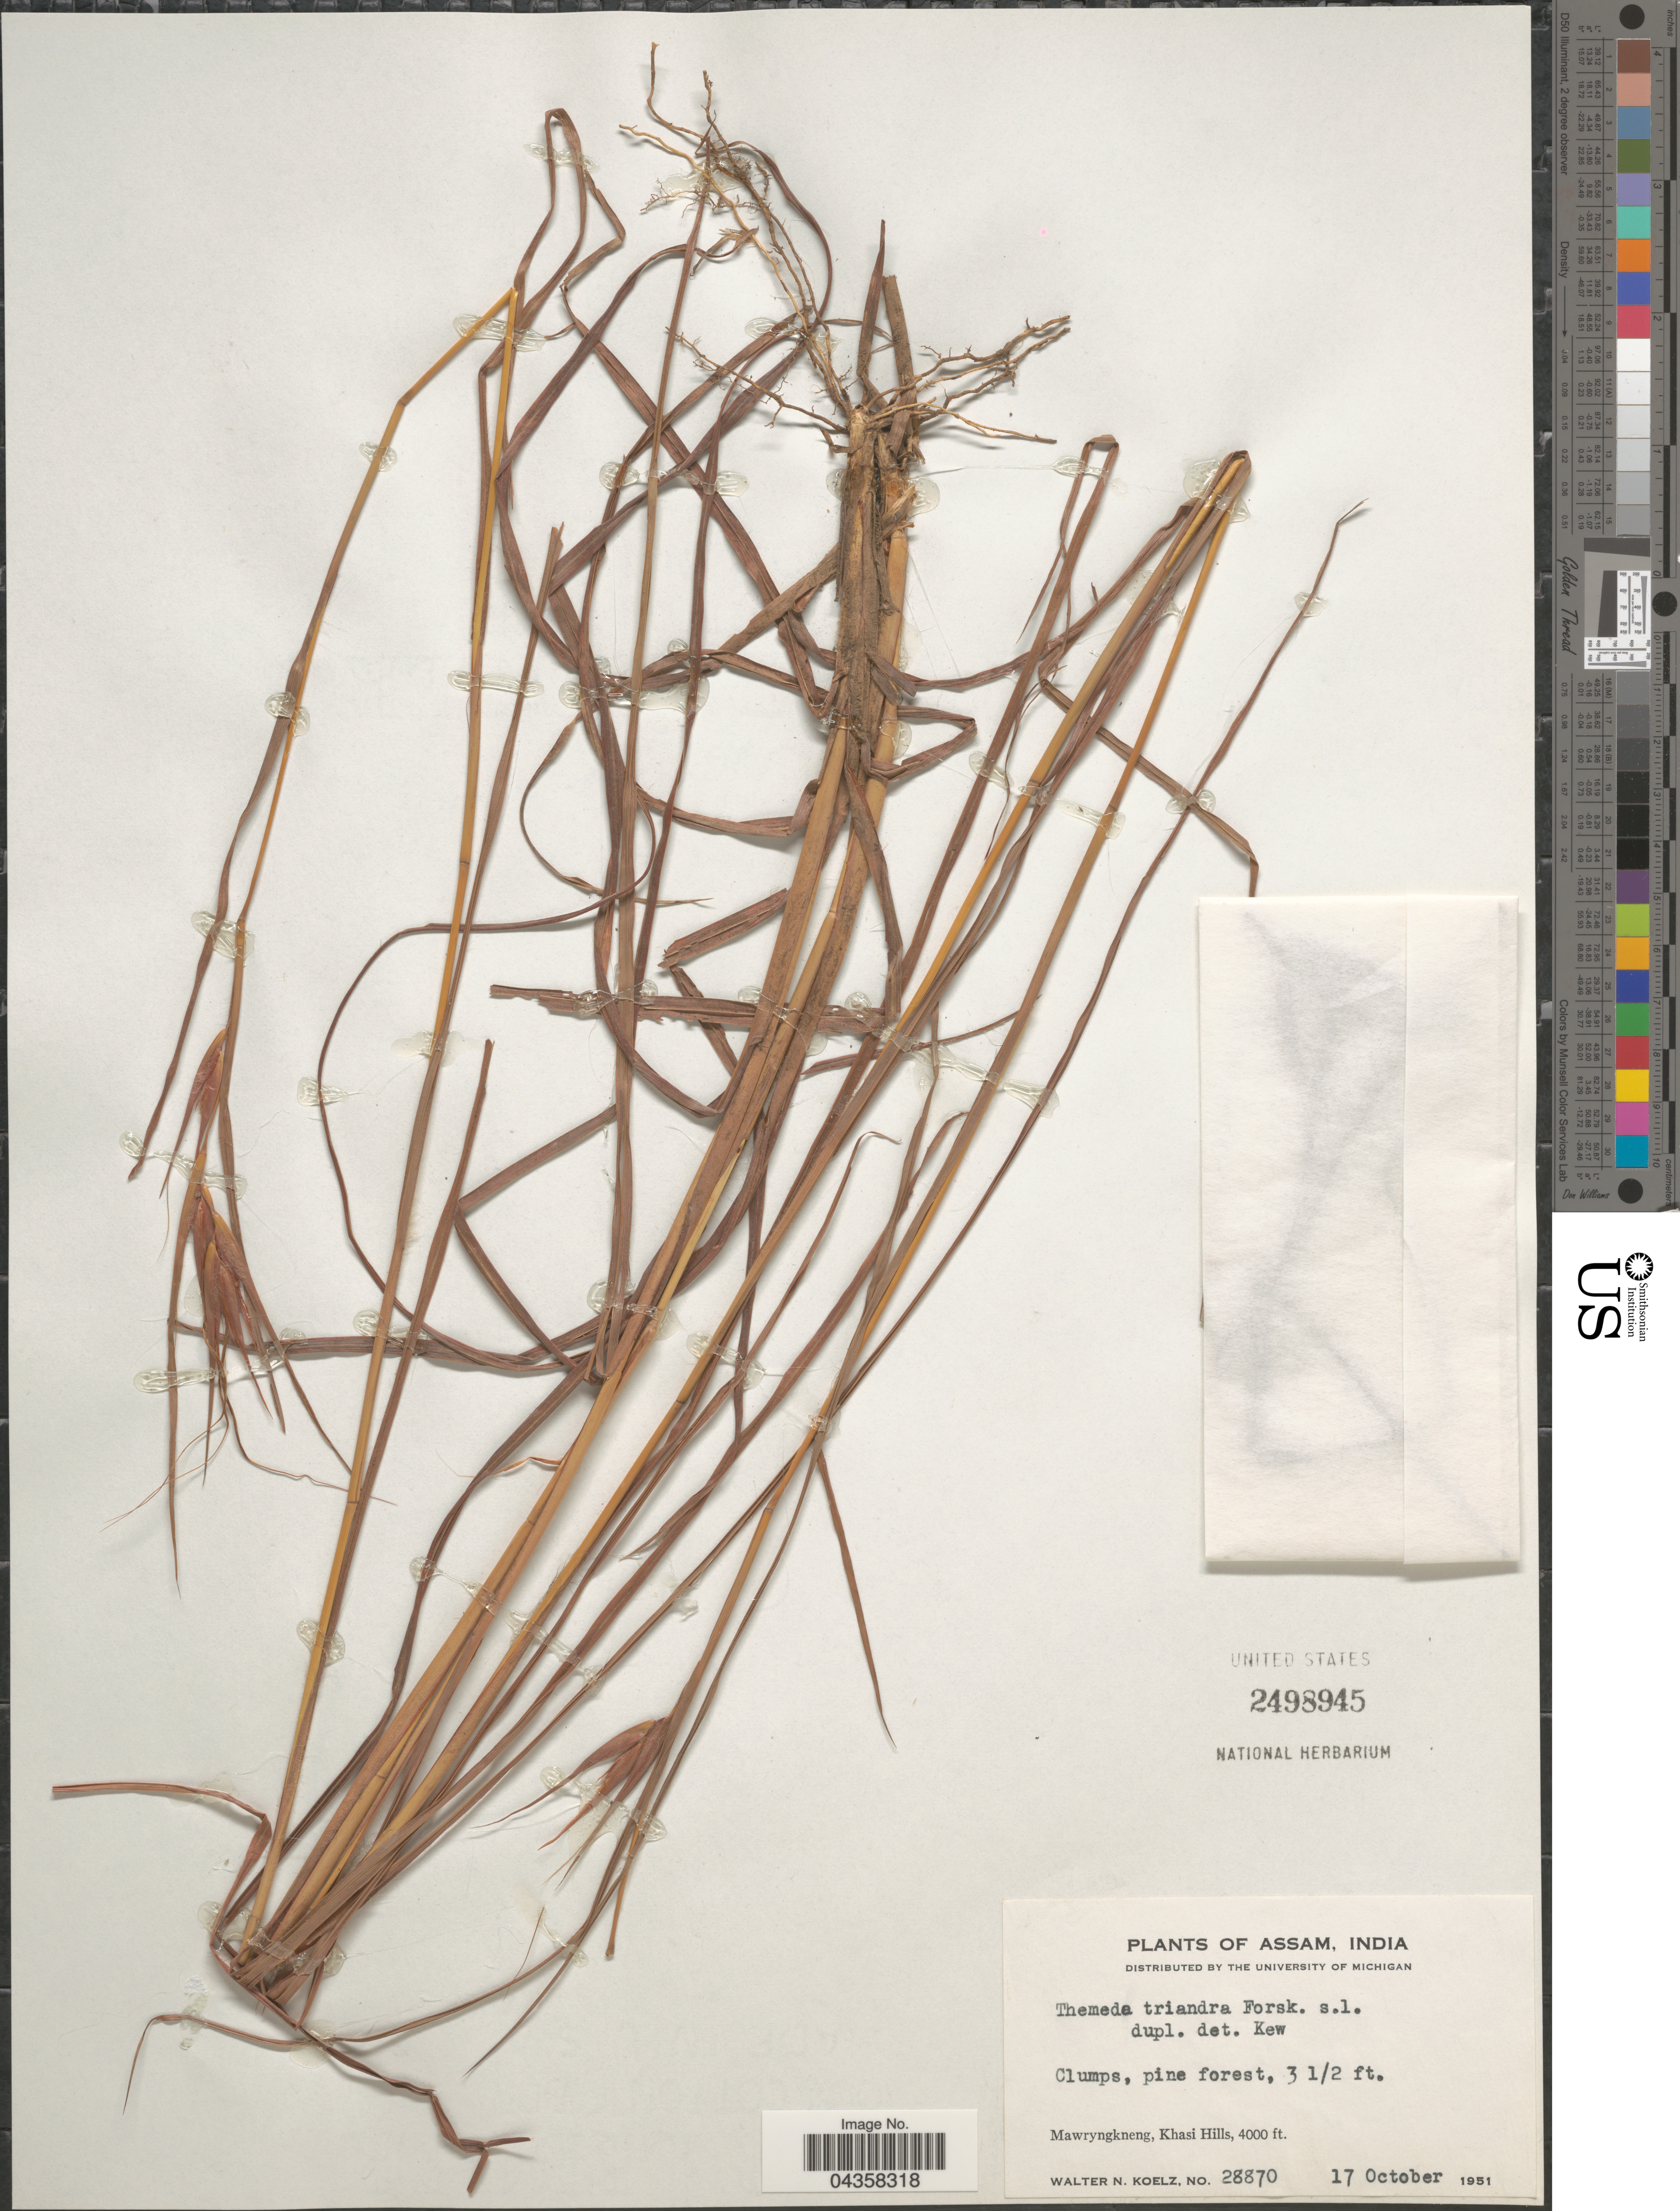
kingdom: Plantae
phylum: Tracheophyta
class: Liliopsida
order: Poales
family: Poaceae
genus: Themeda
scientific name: Themeda triandra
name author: Forssk.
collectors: W. N. Koelz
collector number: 28870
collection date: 1951-10-17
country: India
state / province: Meghalaya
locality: Mawryngkneng, Khasi Hills.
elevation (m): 1219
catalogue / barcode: US 2498945